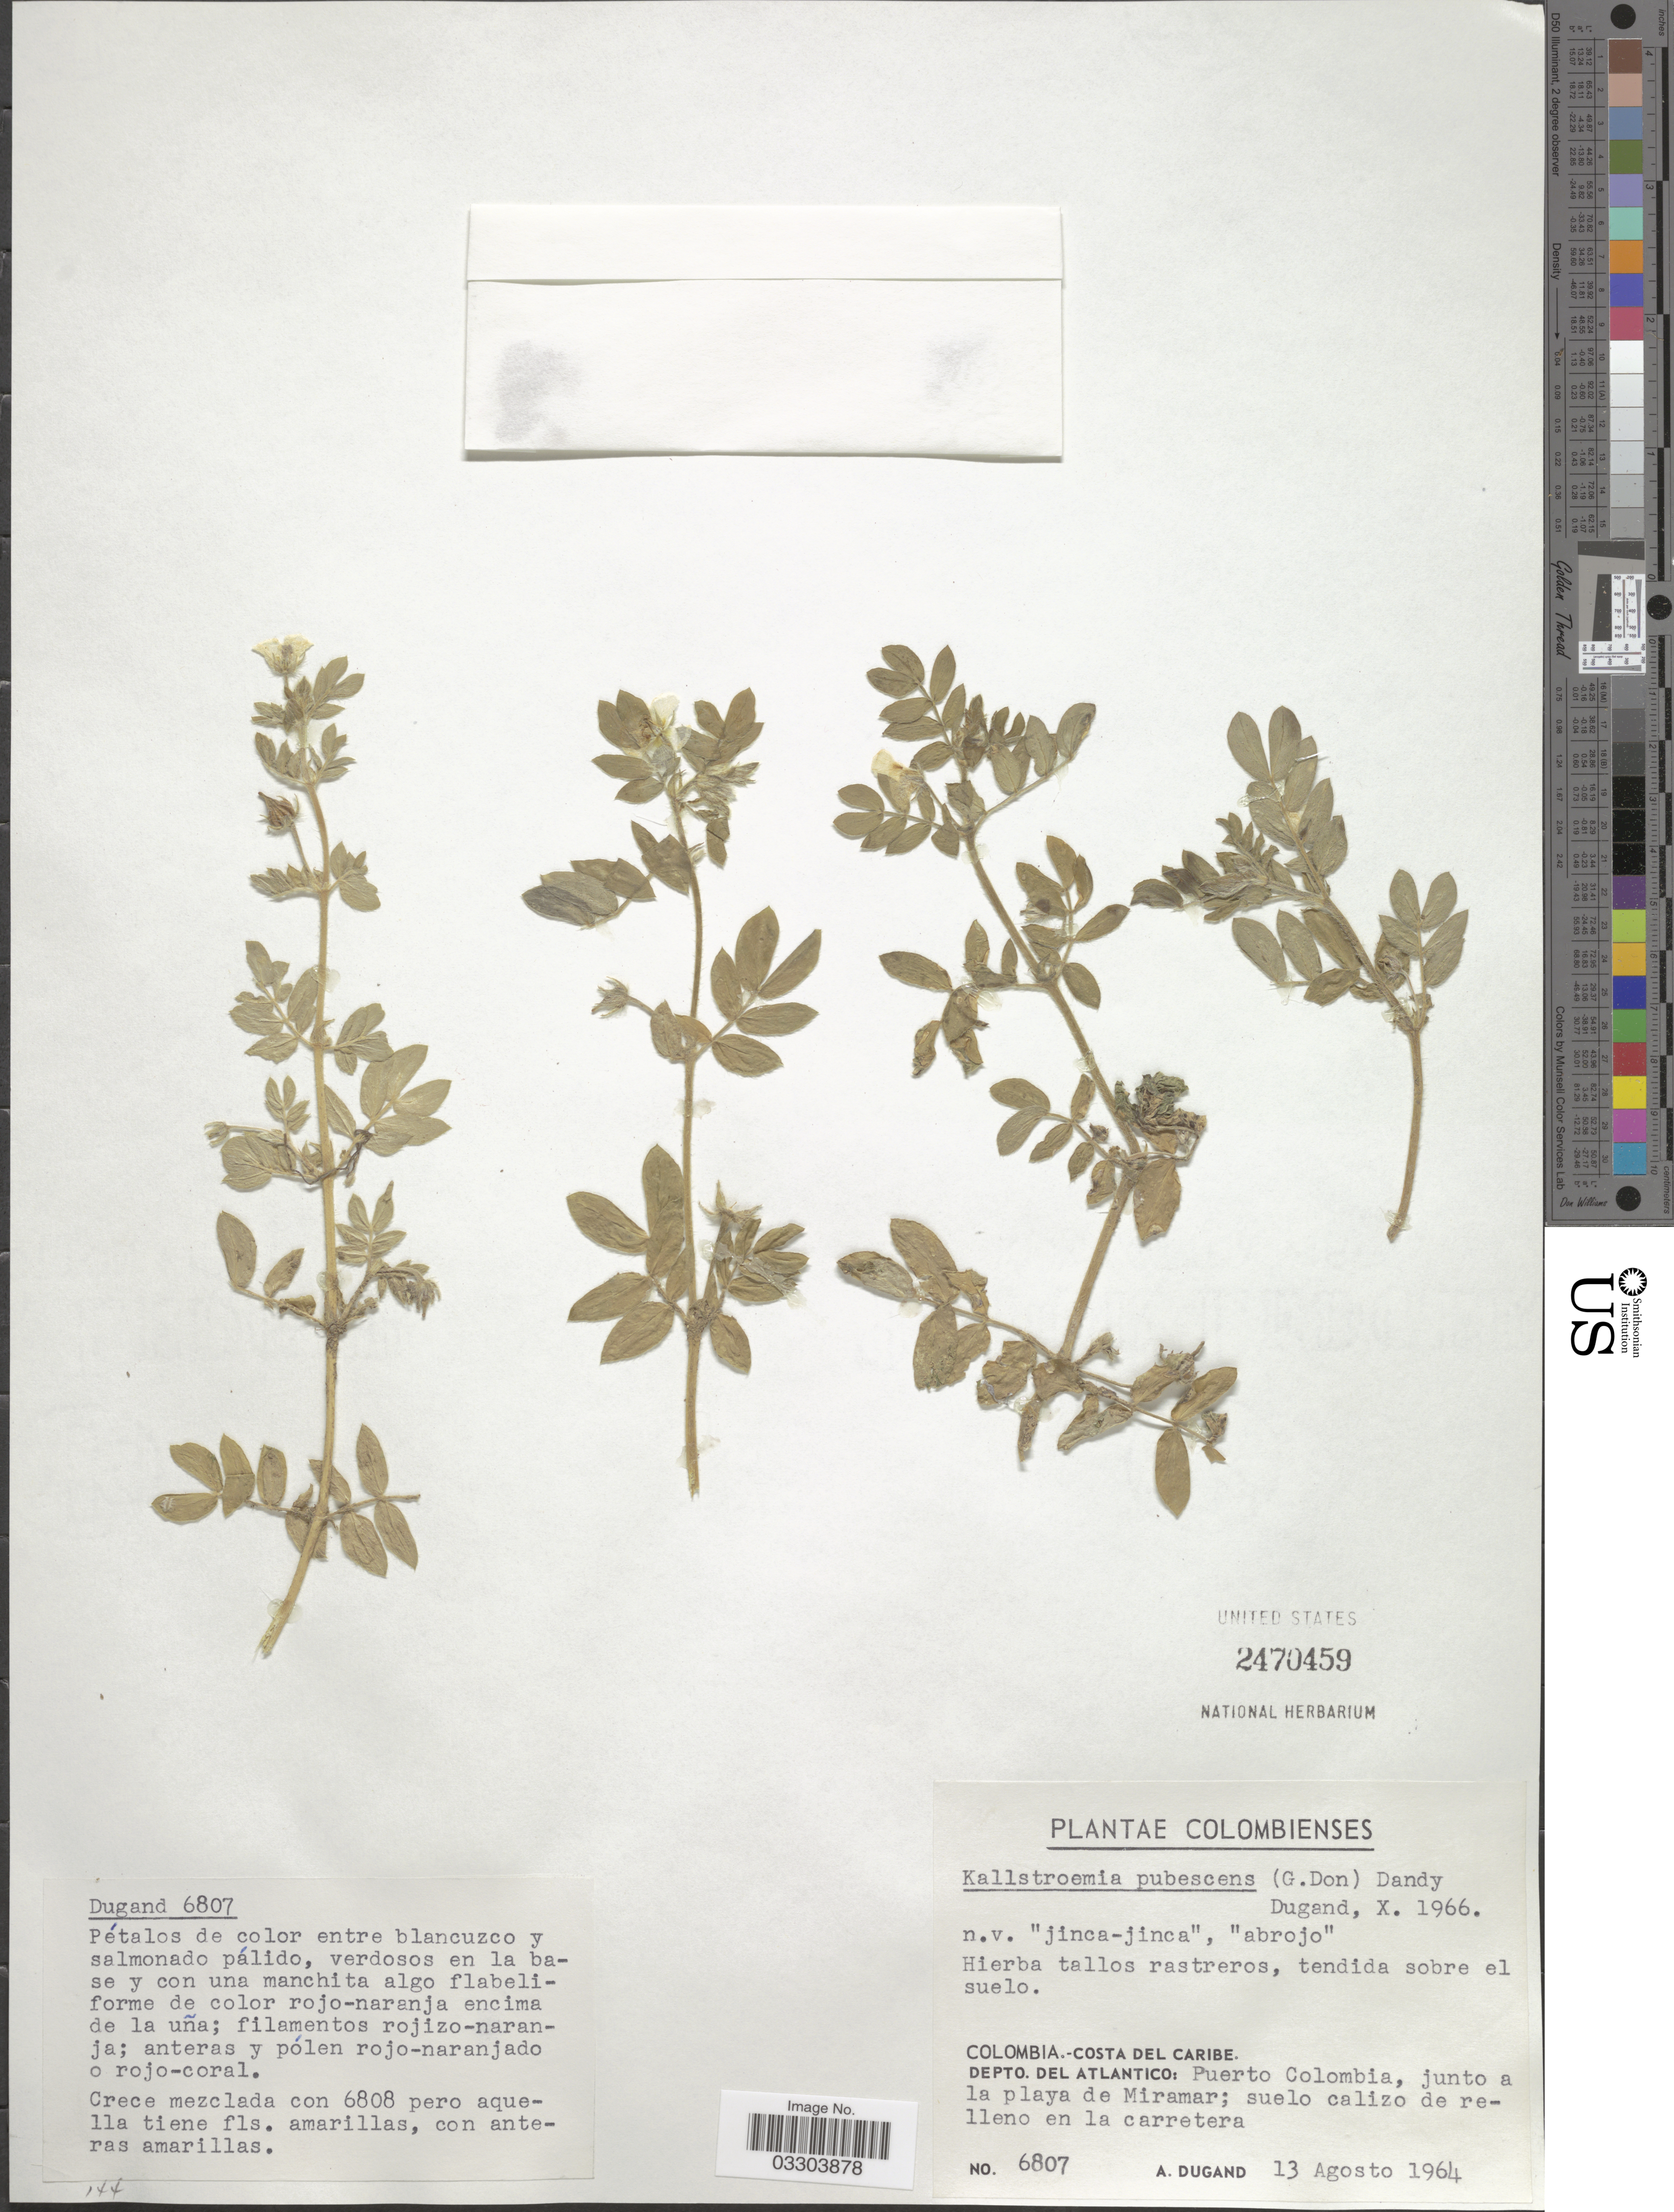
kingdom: Plantae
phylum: Tracheophyta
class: Magnoliopsida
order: Zygophyllales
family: Zygophyllaceae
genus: Kallstroemia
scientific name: Kallstroemia maxima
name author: (L.) Hook. & Arn.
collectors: A. Dugand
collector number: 6807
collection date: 1964-08-13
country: Colombia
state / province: Atlántico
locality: Costa del Caribe. Depto. del Atlantico: Puerto Colombia, junto a la playa de Miramar.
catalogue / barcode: US 2470459